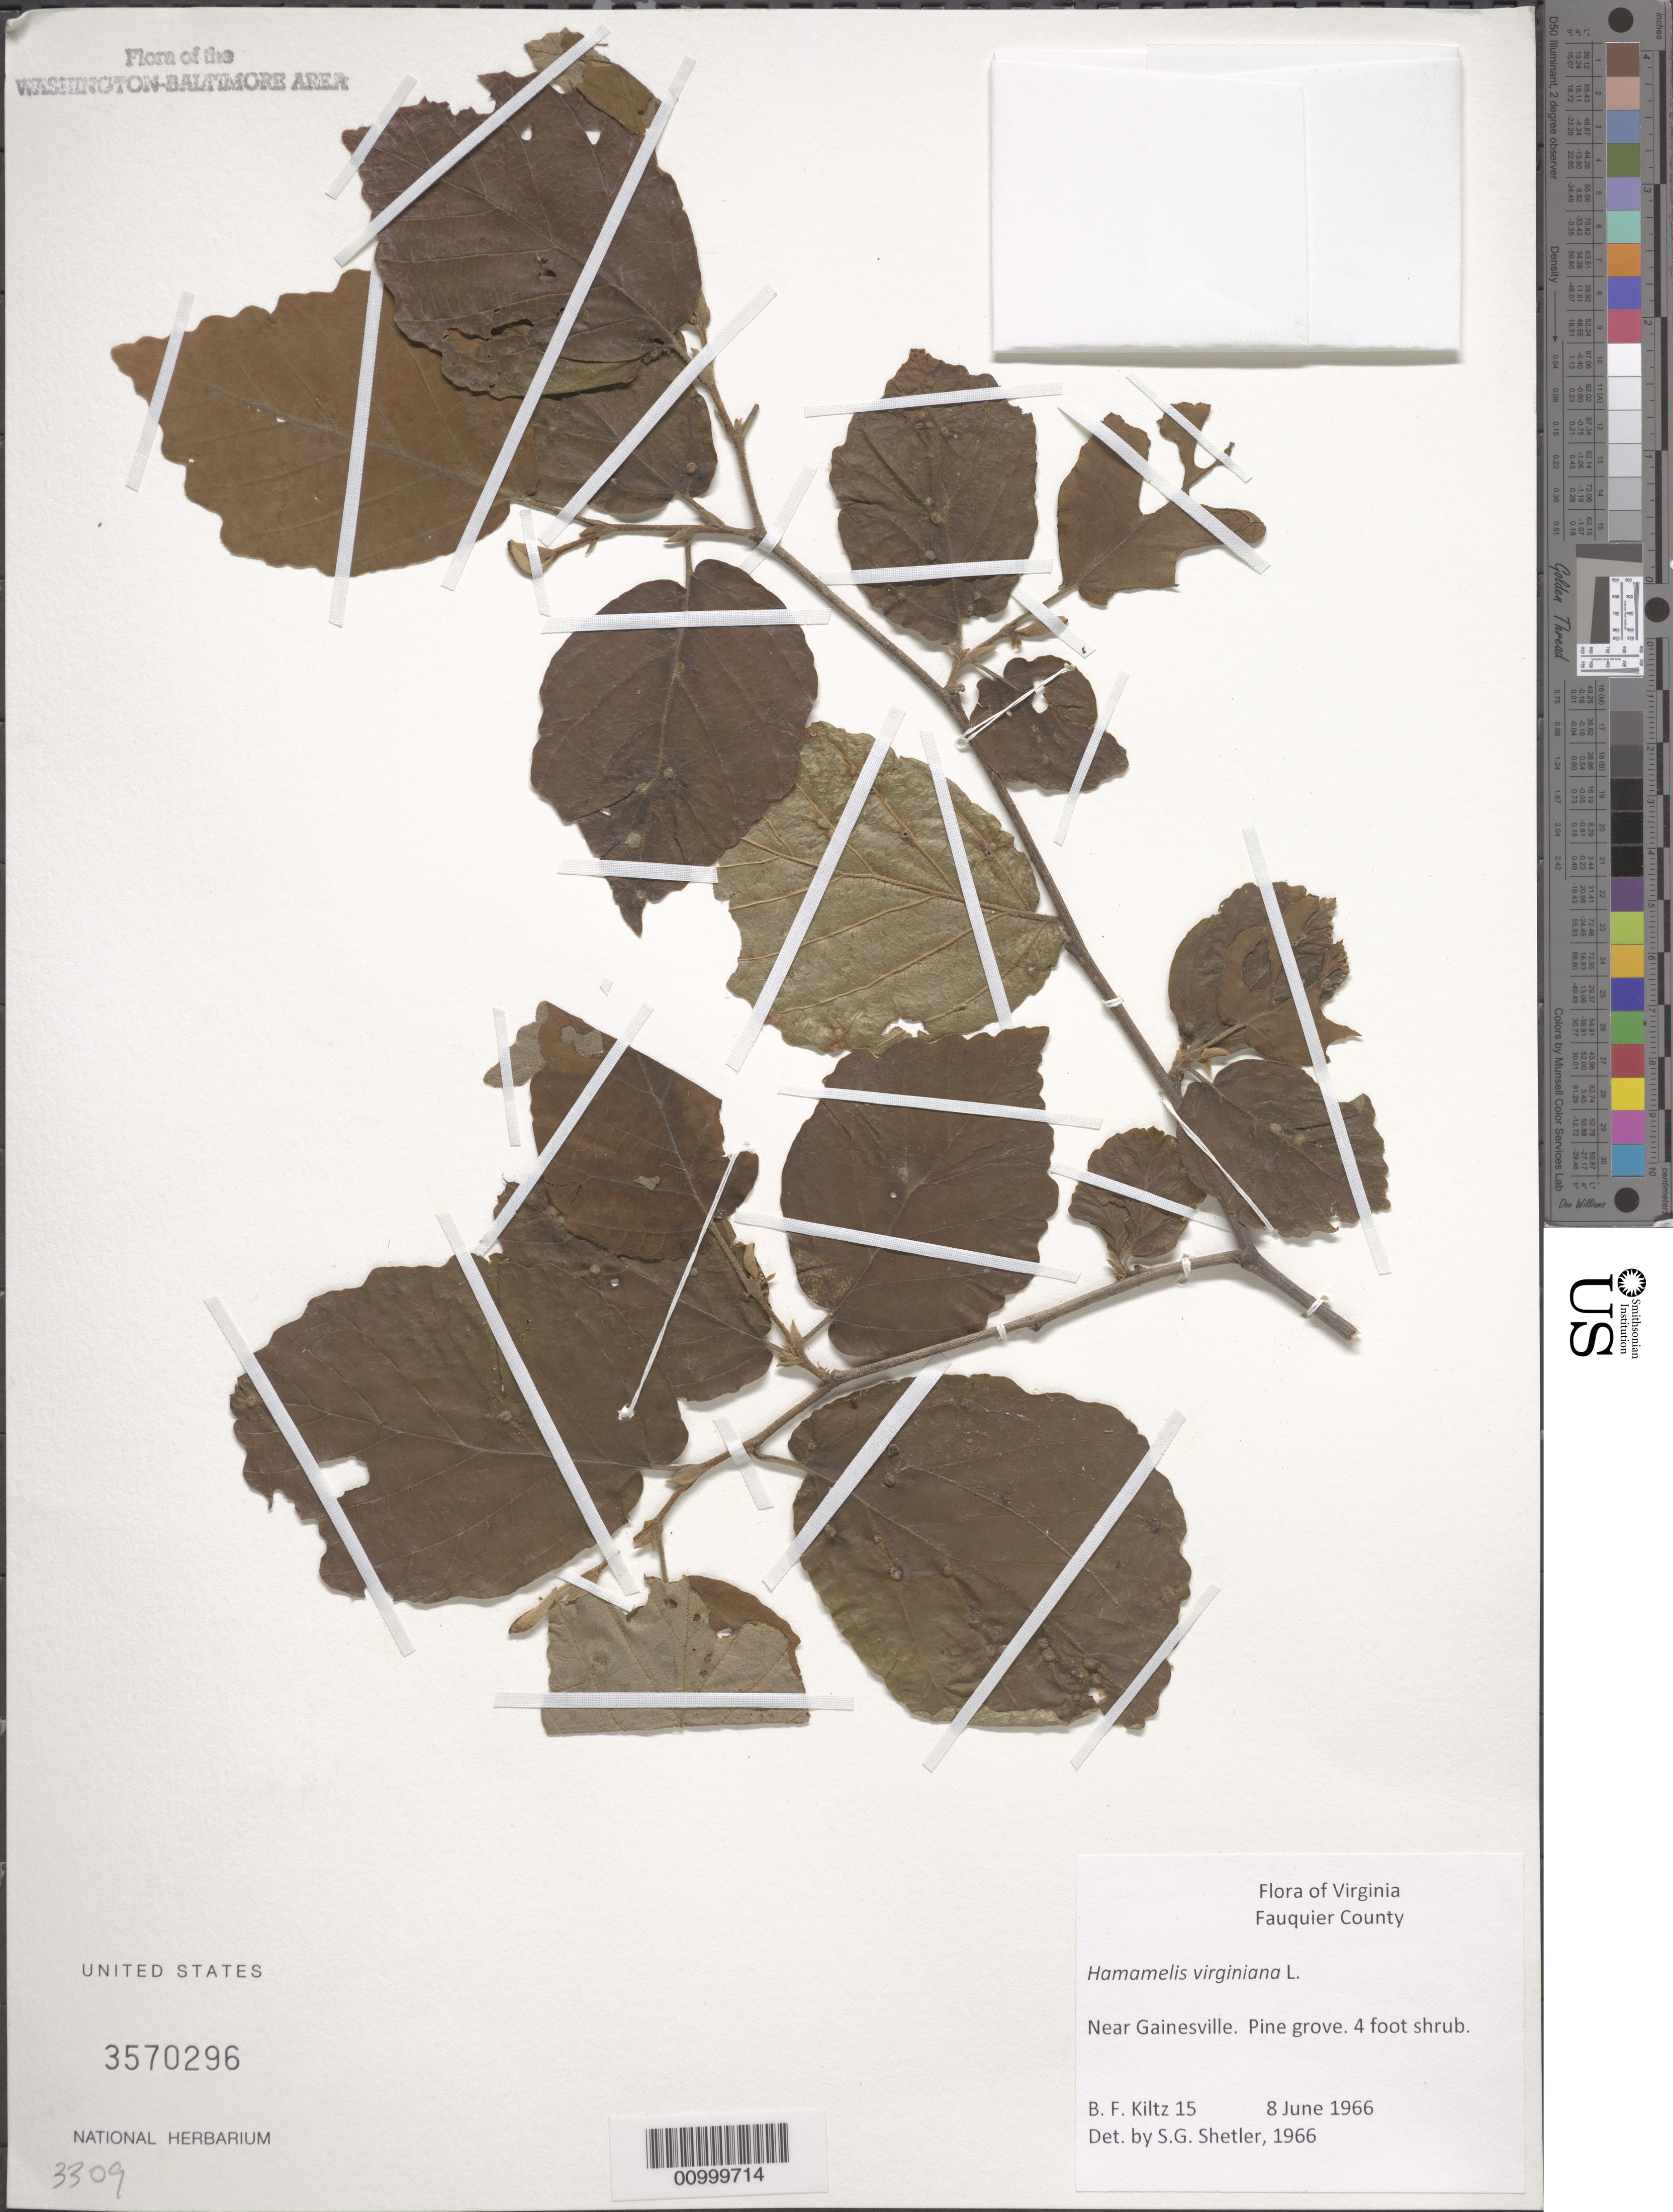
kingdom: Plantae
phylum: Tracheophyta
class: Magnoliopsida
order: Saxifragales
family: Hamamelidaceae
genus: Hamamelis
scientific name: Hamamelis virginiana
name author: L.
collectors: B. Kiltz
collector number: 15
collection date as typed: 8 June 1966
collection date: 1966-06-08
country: United States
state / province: Virginia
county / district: Fauquier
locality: Near Gainesville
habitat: Pine grove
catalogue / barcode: US 3570296